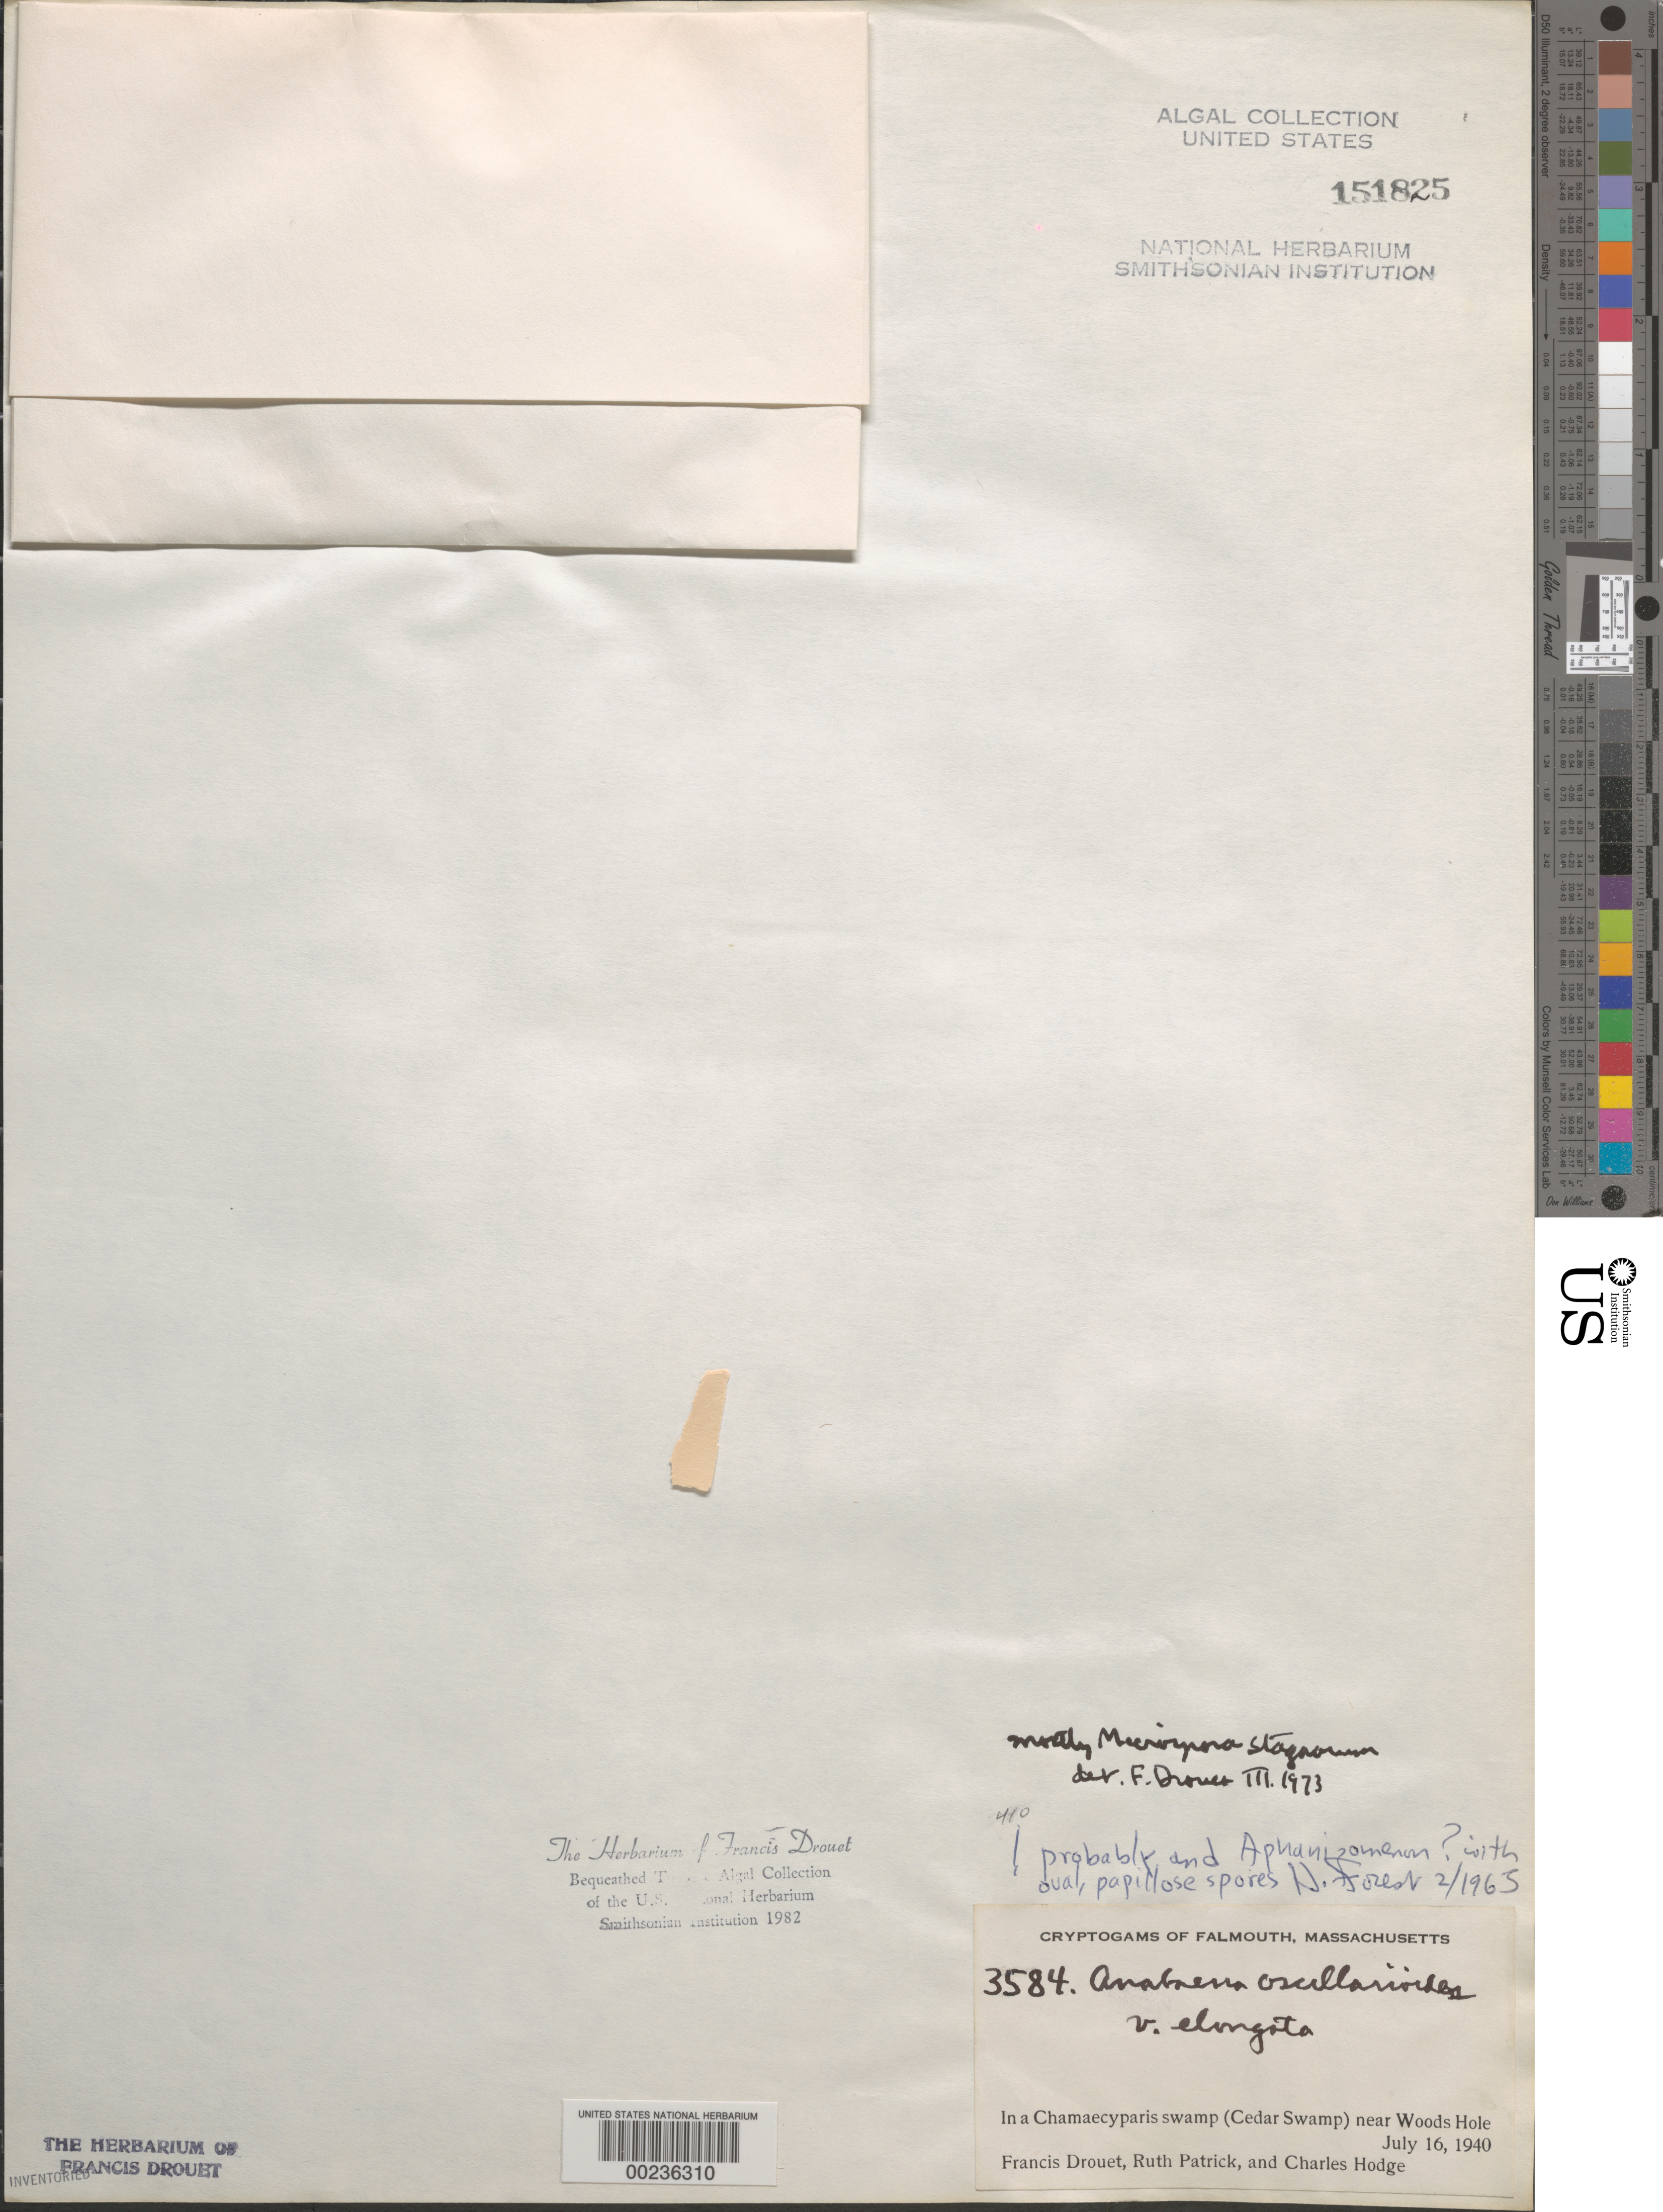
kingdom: Plantae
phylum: Chlorophyta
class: Chlorophyceae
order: Sphaeropleales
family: Microsporaceae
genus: Microspora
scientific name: Microspora stagnorum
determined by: Drouet, F. E.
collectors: F. E. Drouet, R. Patrick & C. Hodge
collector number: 3584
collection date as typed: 16 Jul 1940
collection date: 1940-07-16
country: United States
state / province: Massachusetts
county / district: Barnstable County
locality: Cedar swamp near Woods Hole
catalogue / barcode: US 151825